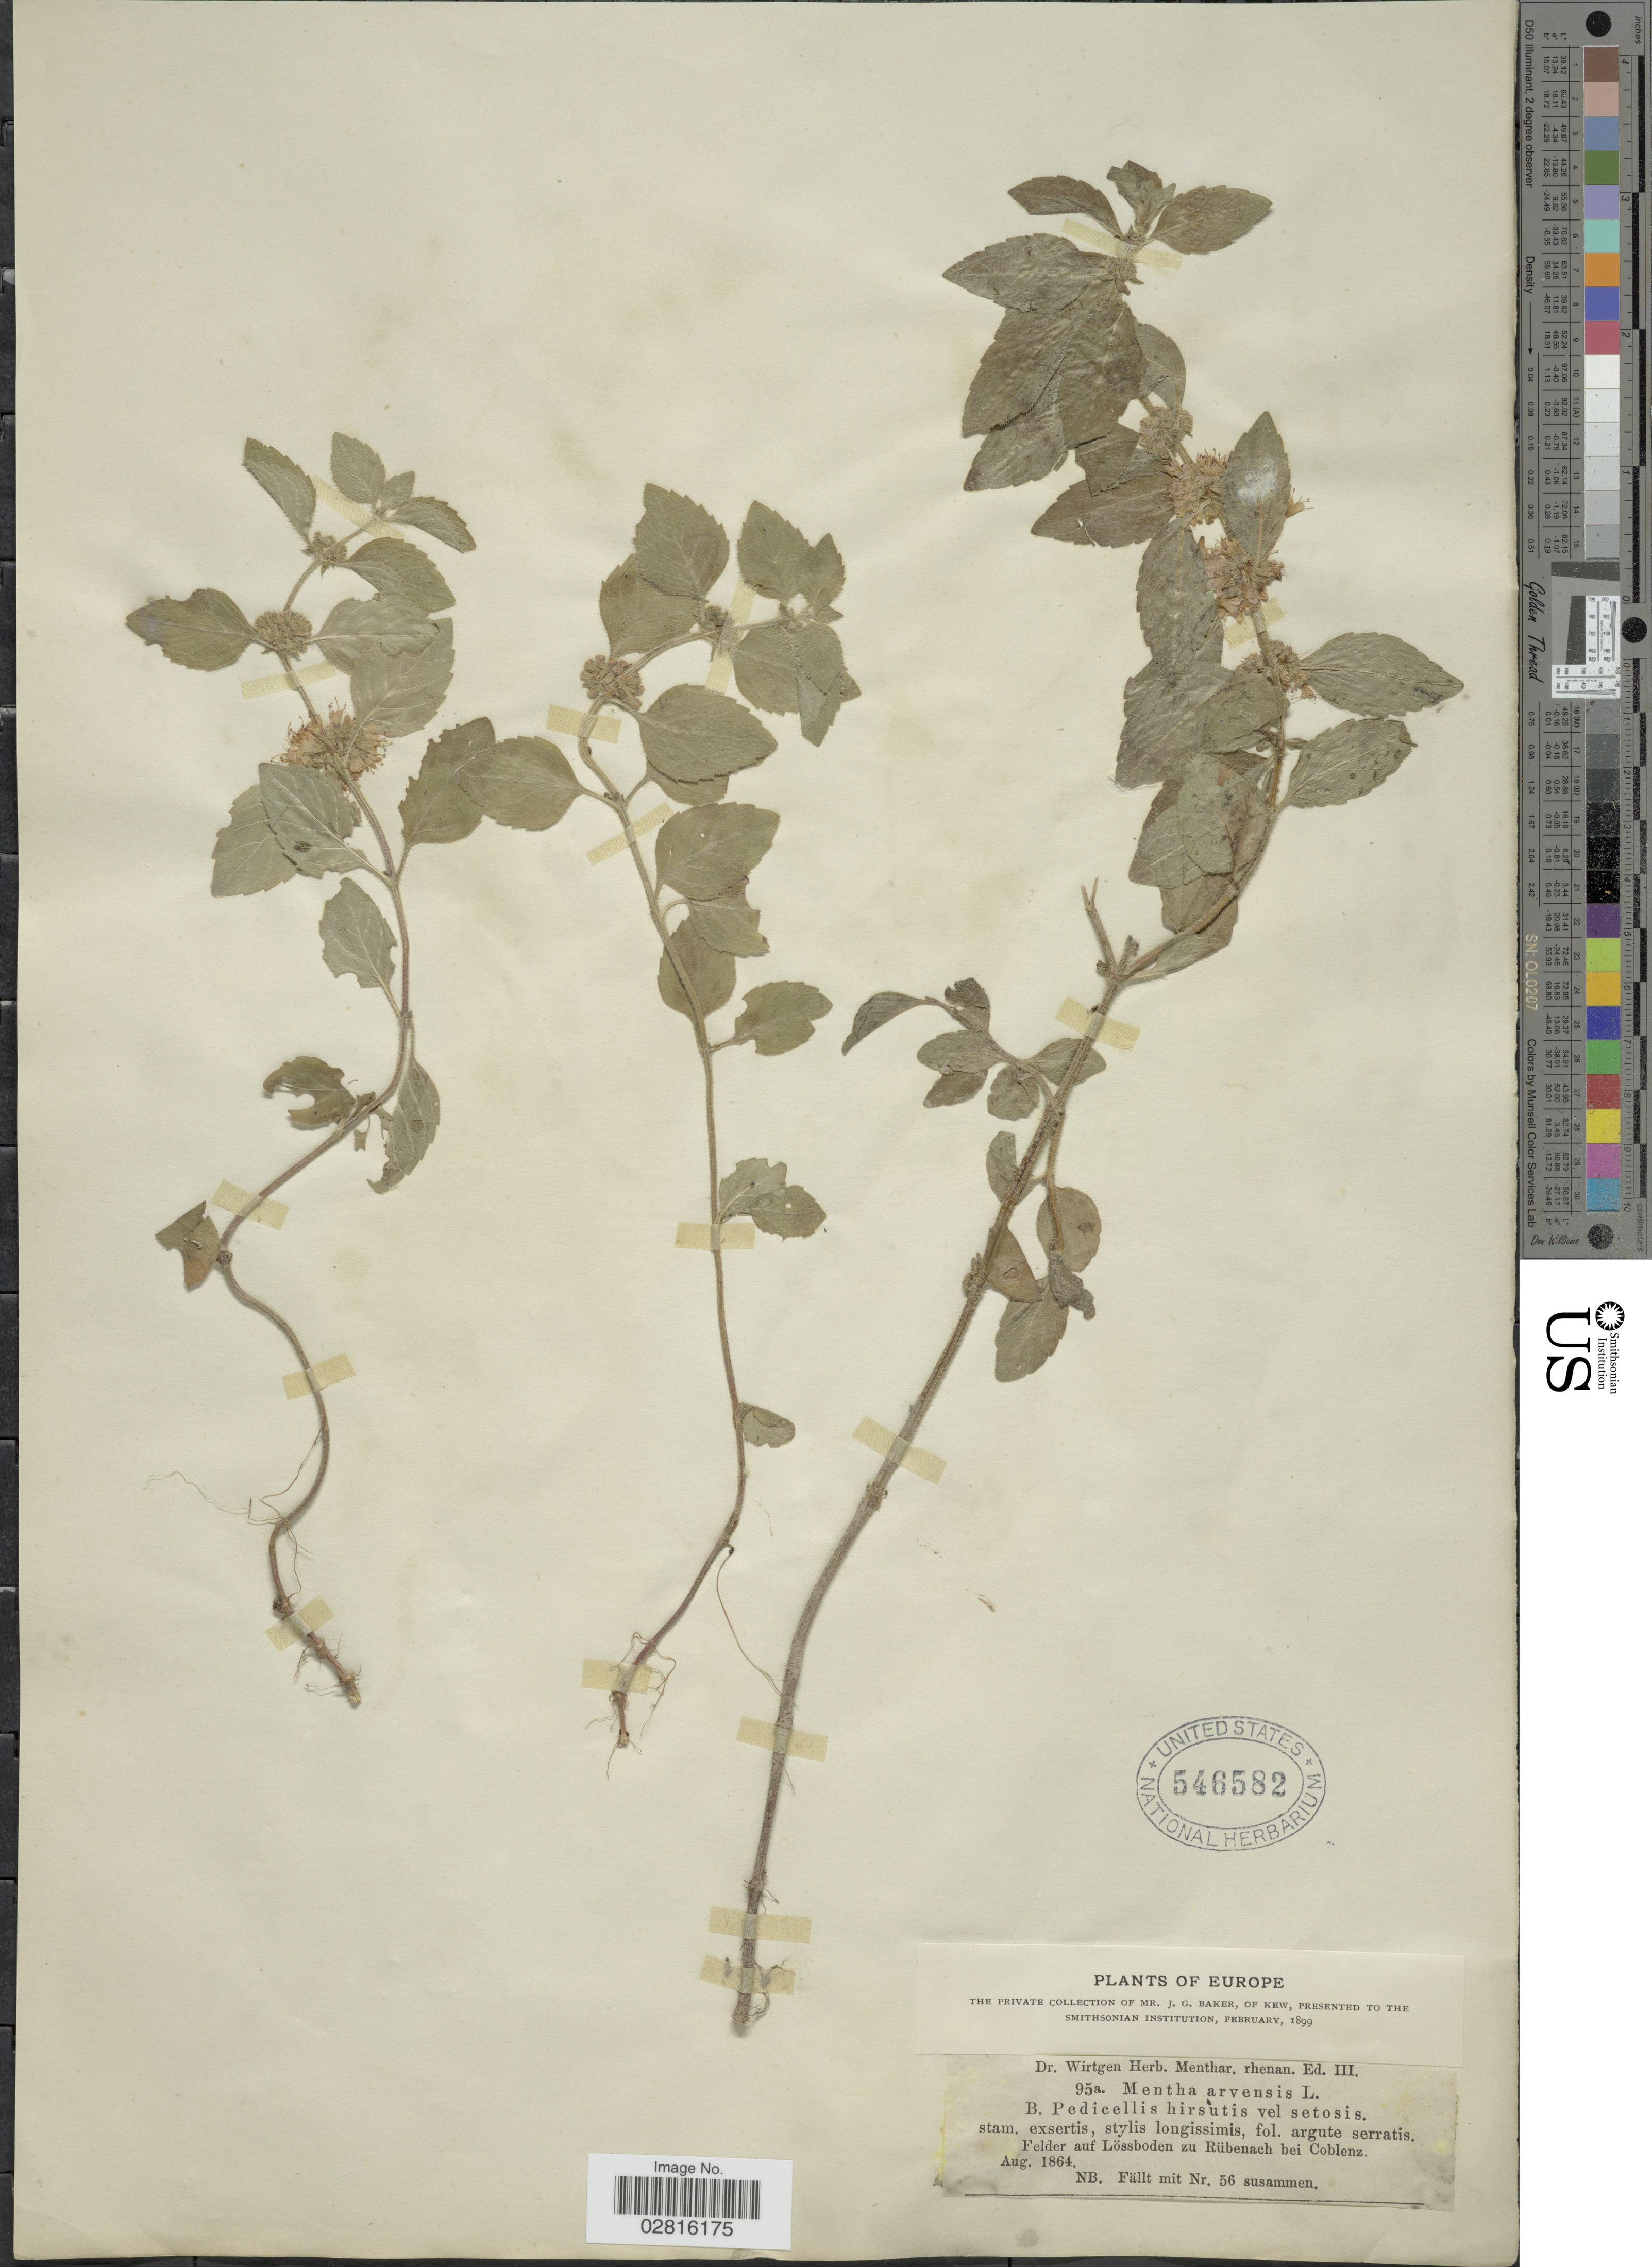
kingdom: Plantae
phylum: Tracheophyta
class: Magnoliopsida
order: Lamiales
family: Lamiaceae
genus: Mentha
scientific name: Mentha arvensis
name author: L.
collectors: Wirtgen, --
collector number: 95a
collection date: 1864-08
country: Germany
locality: Europe. Felder auf Lössboden zu Rübenach bei Coblenz.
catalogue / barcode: US 546582